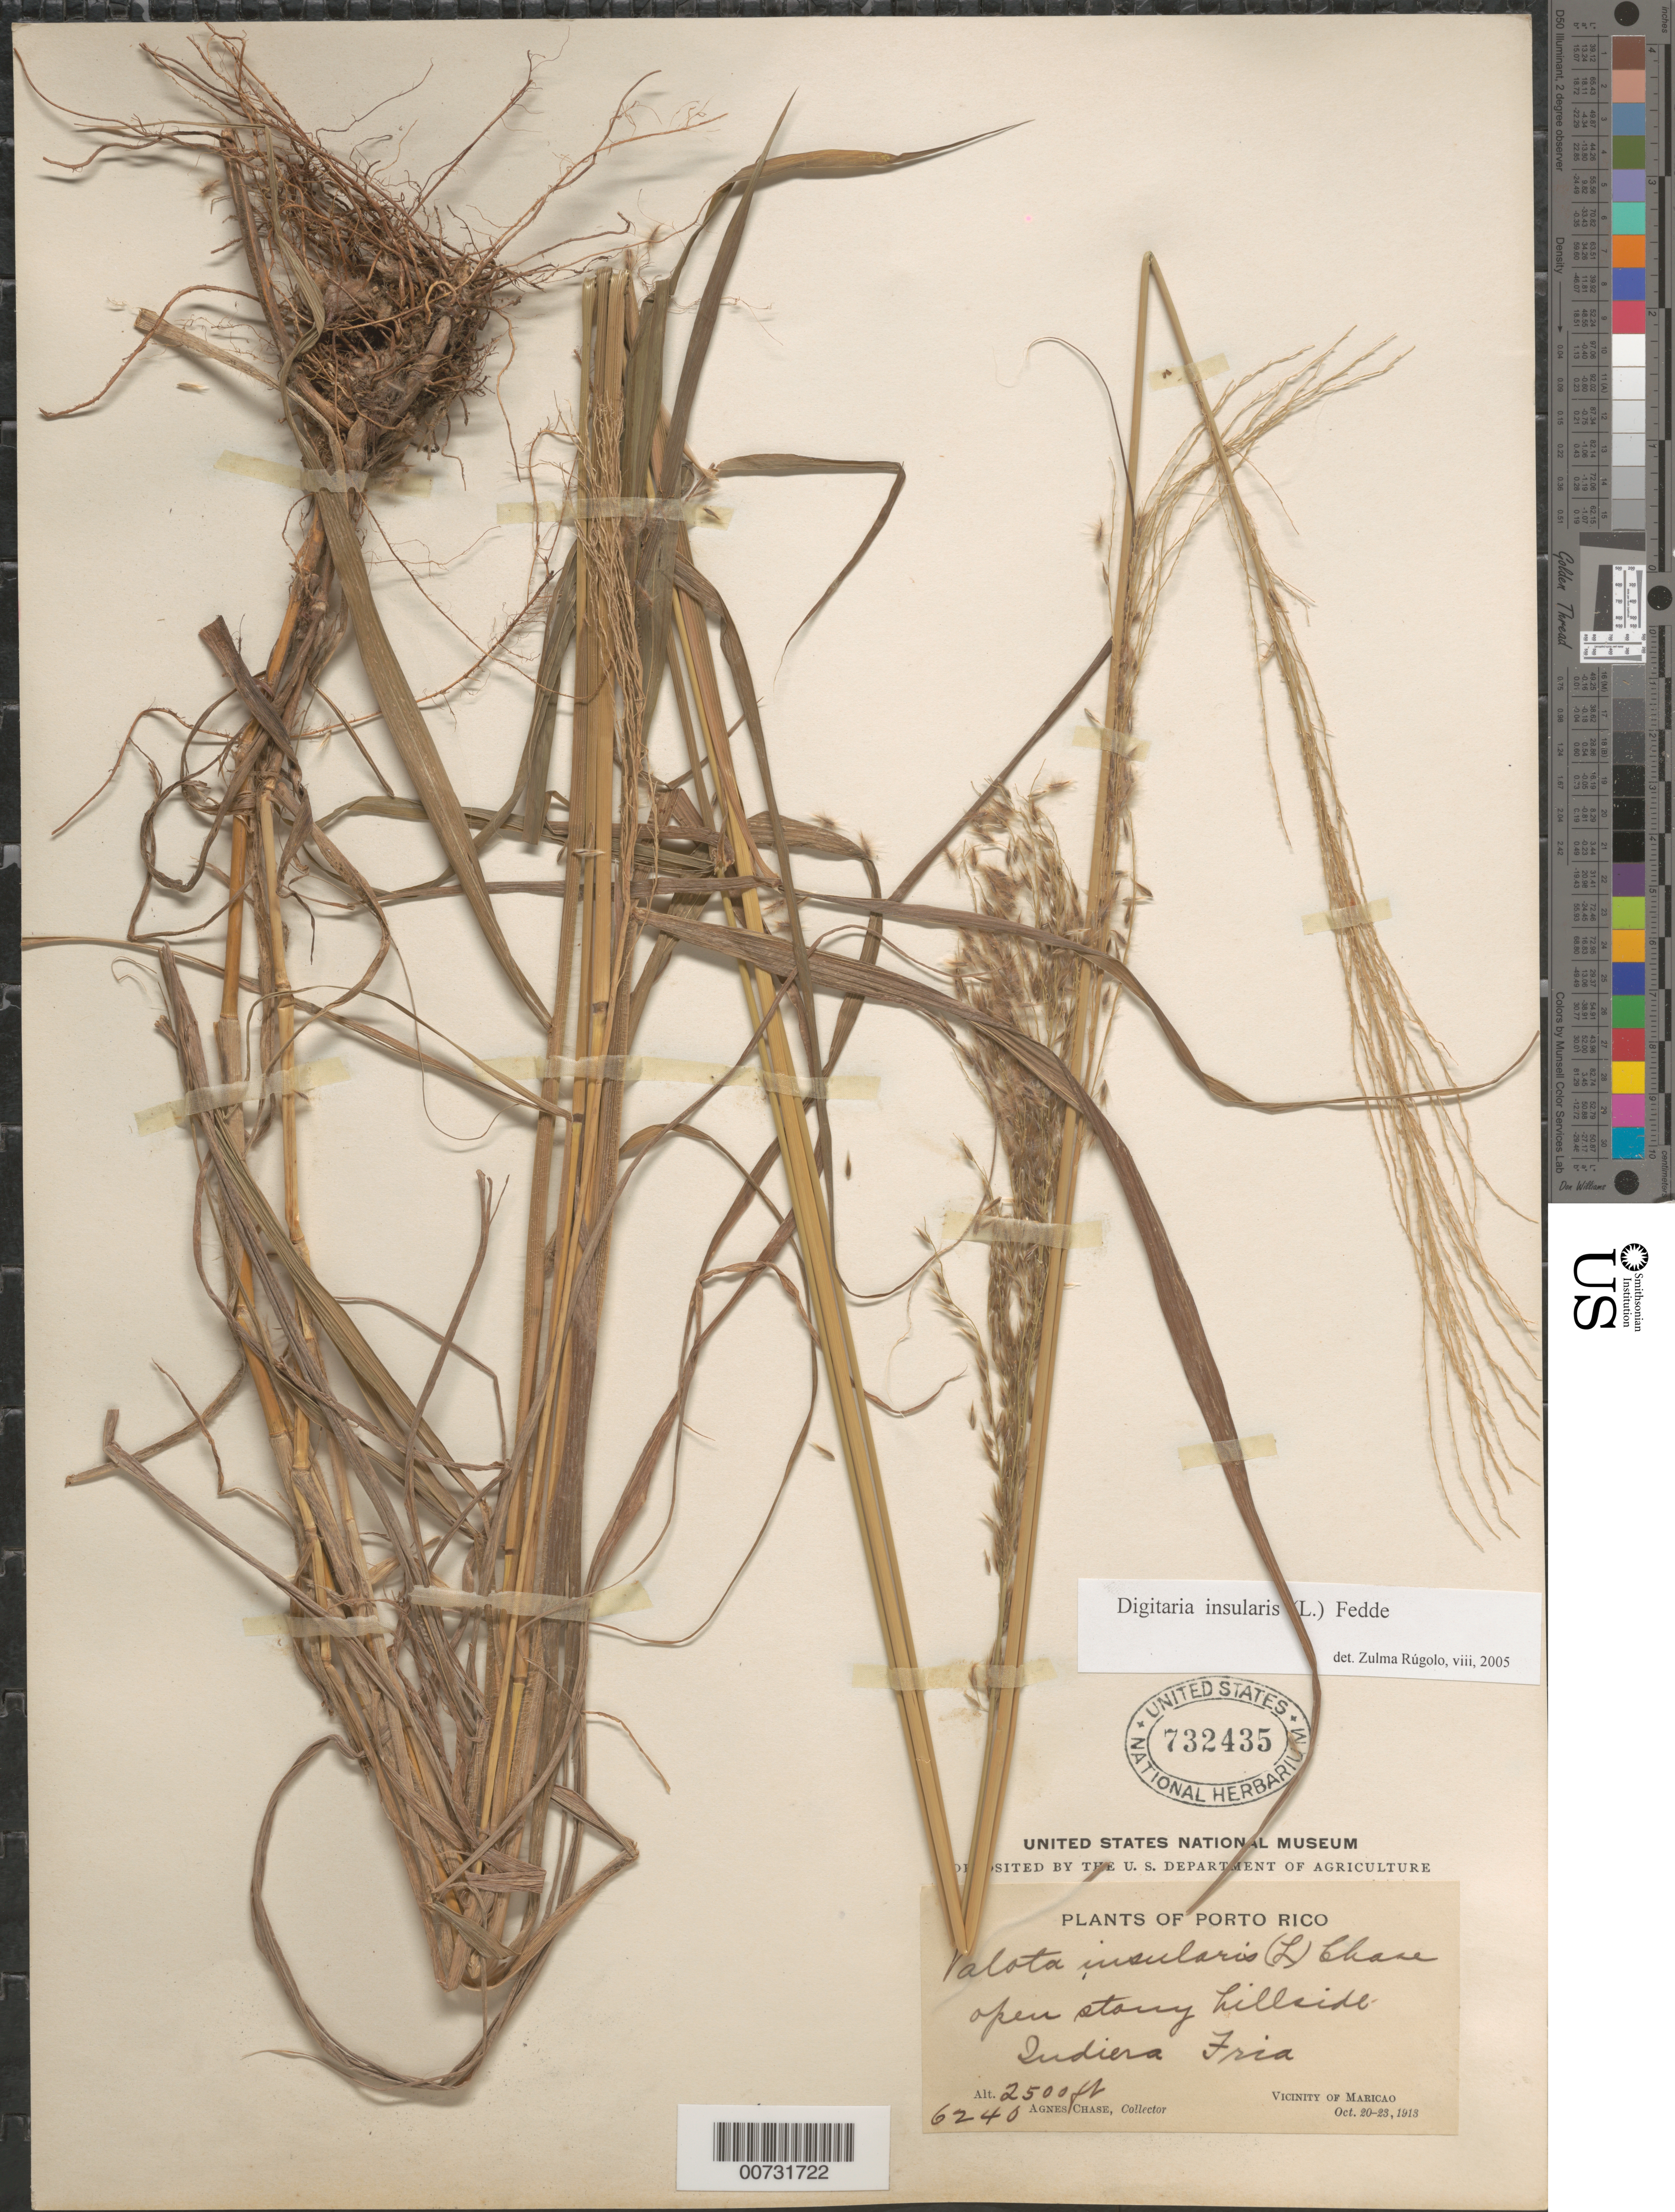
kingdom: Plantae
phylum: Tracheophyta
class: Liliopsida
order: Poales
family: Poaceae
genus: Digitaria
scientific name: Digitaria insularis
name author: (L.) Mez ex Ekman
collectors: A. Chase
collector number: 6240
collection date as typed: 20 Oct 1913 to 23 Oct 1913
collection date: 1913-10-20/1913-10-23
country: Puerto Rico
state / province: Maricao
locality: Indiera Fria, vic of Maricao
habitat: Open stony hillside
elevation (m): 762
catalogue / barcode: US 732435